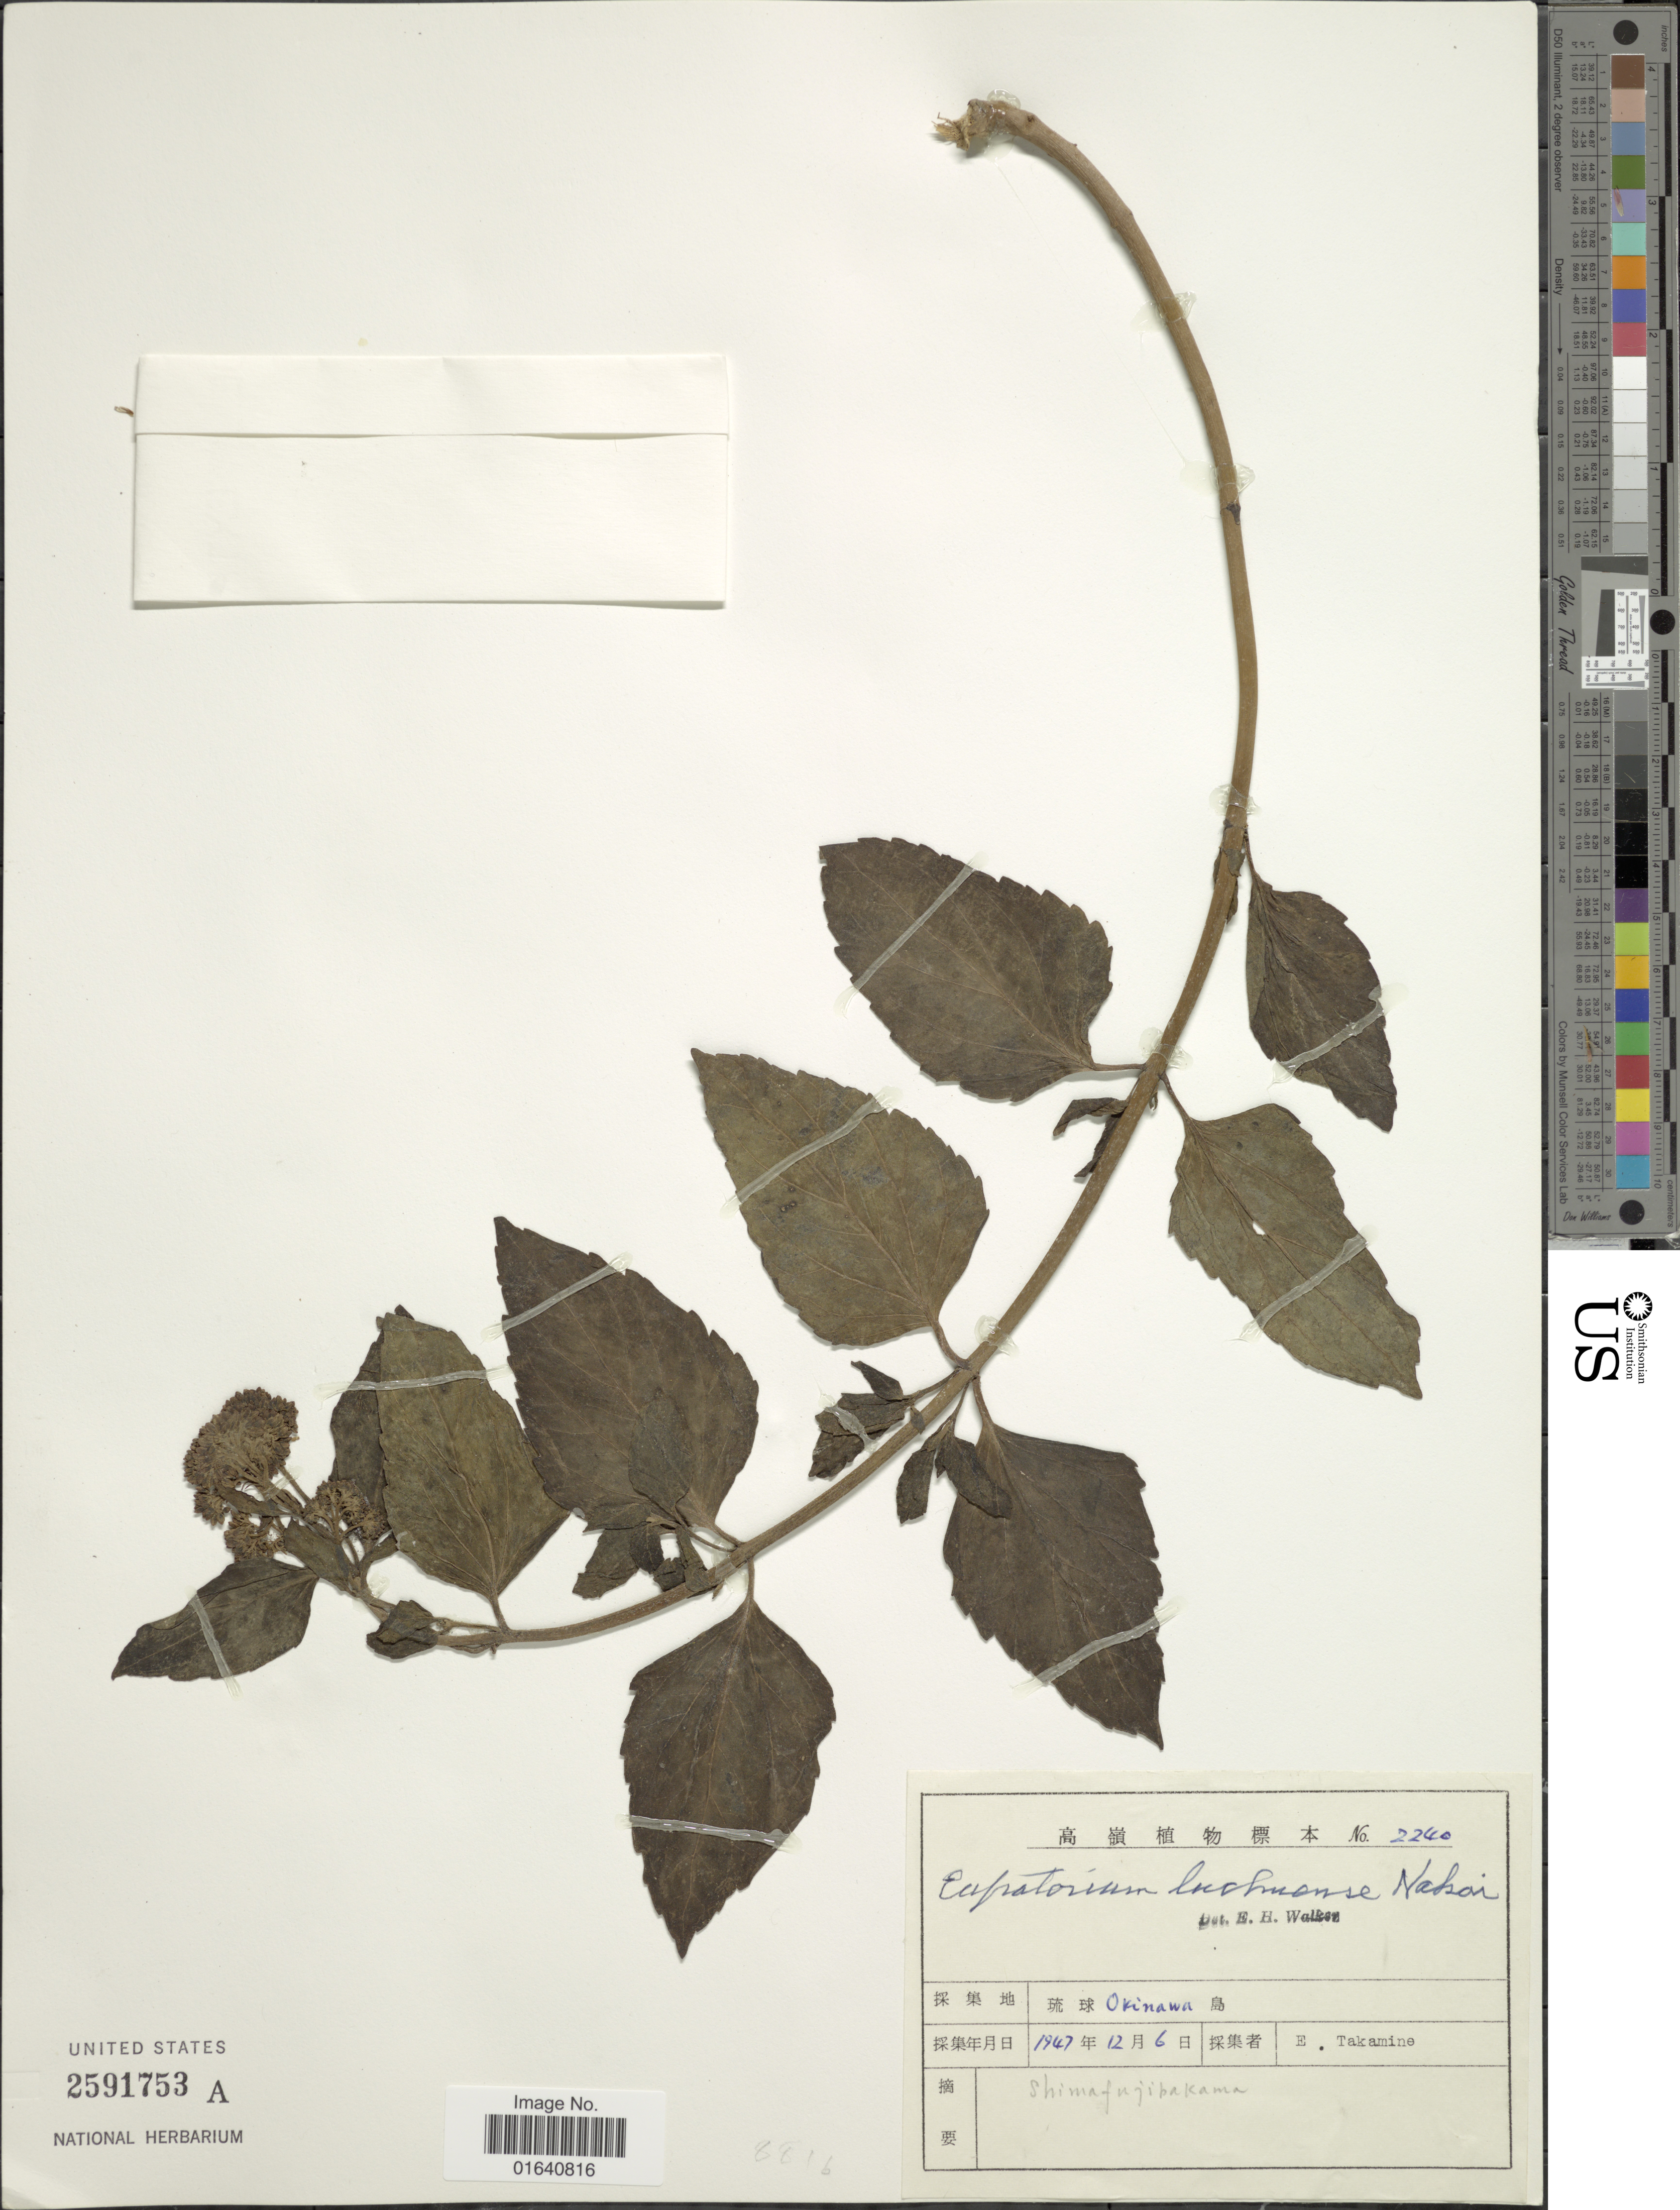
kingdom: Plantae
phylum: Tracheophyta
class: Magnoliopsida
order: Asterales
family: Asteraceae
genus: Eupatorium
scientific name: Eupatorium luchuense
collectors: E. Takamine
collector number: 2240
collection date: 1947-12-06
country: Japan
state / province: Okinawa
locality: X, Shimafujibakama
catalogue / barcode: US 2591753A